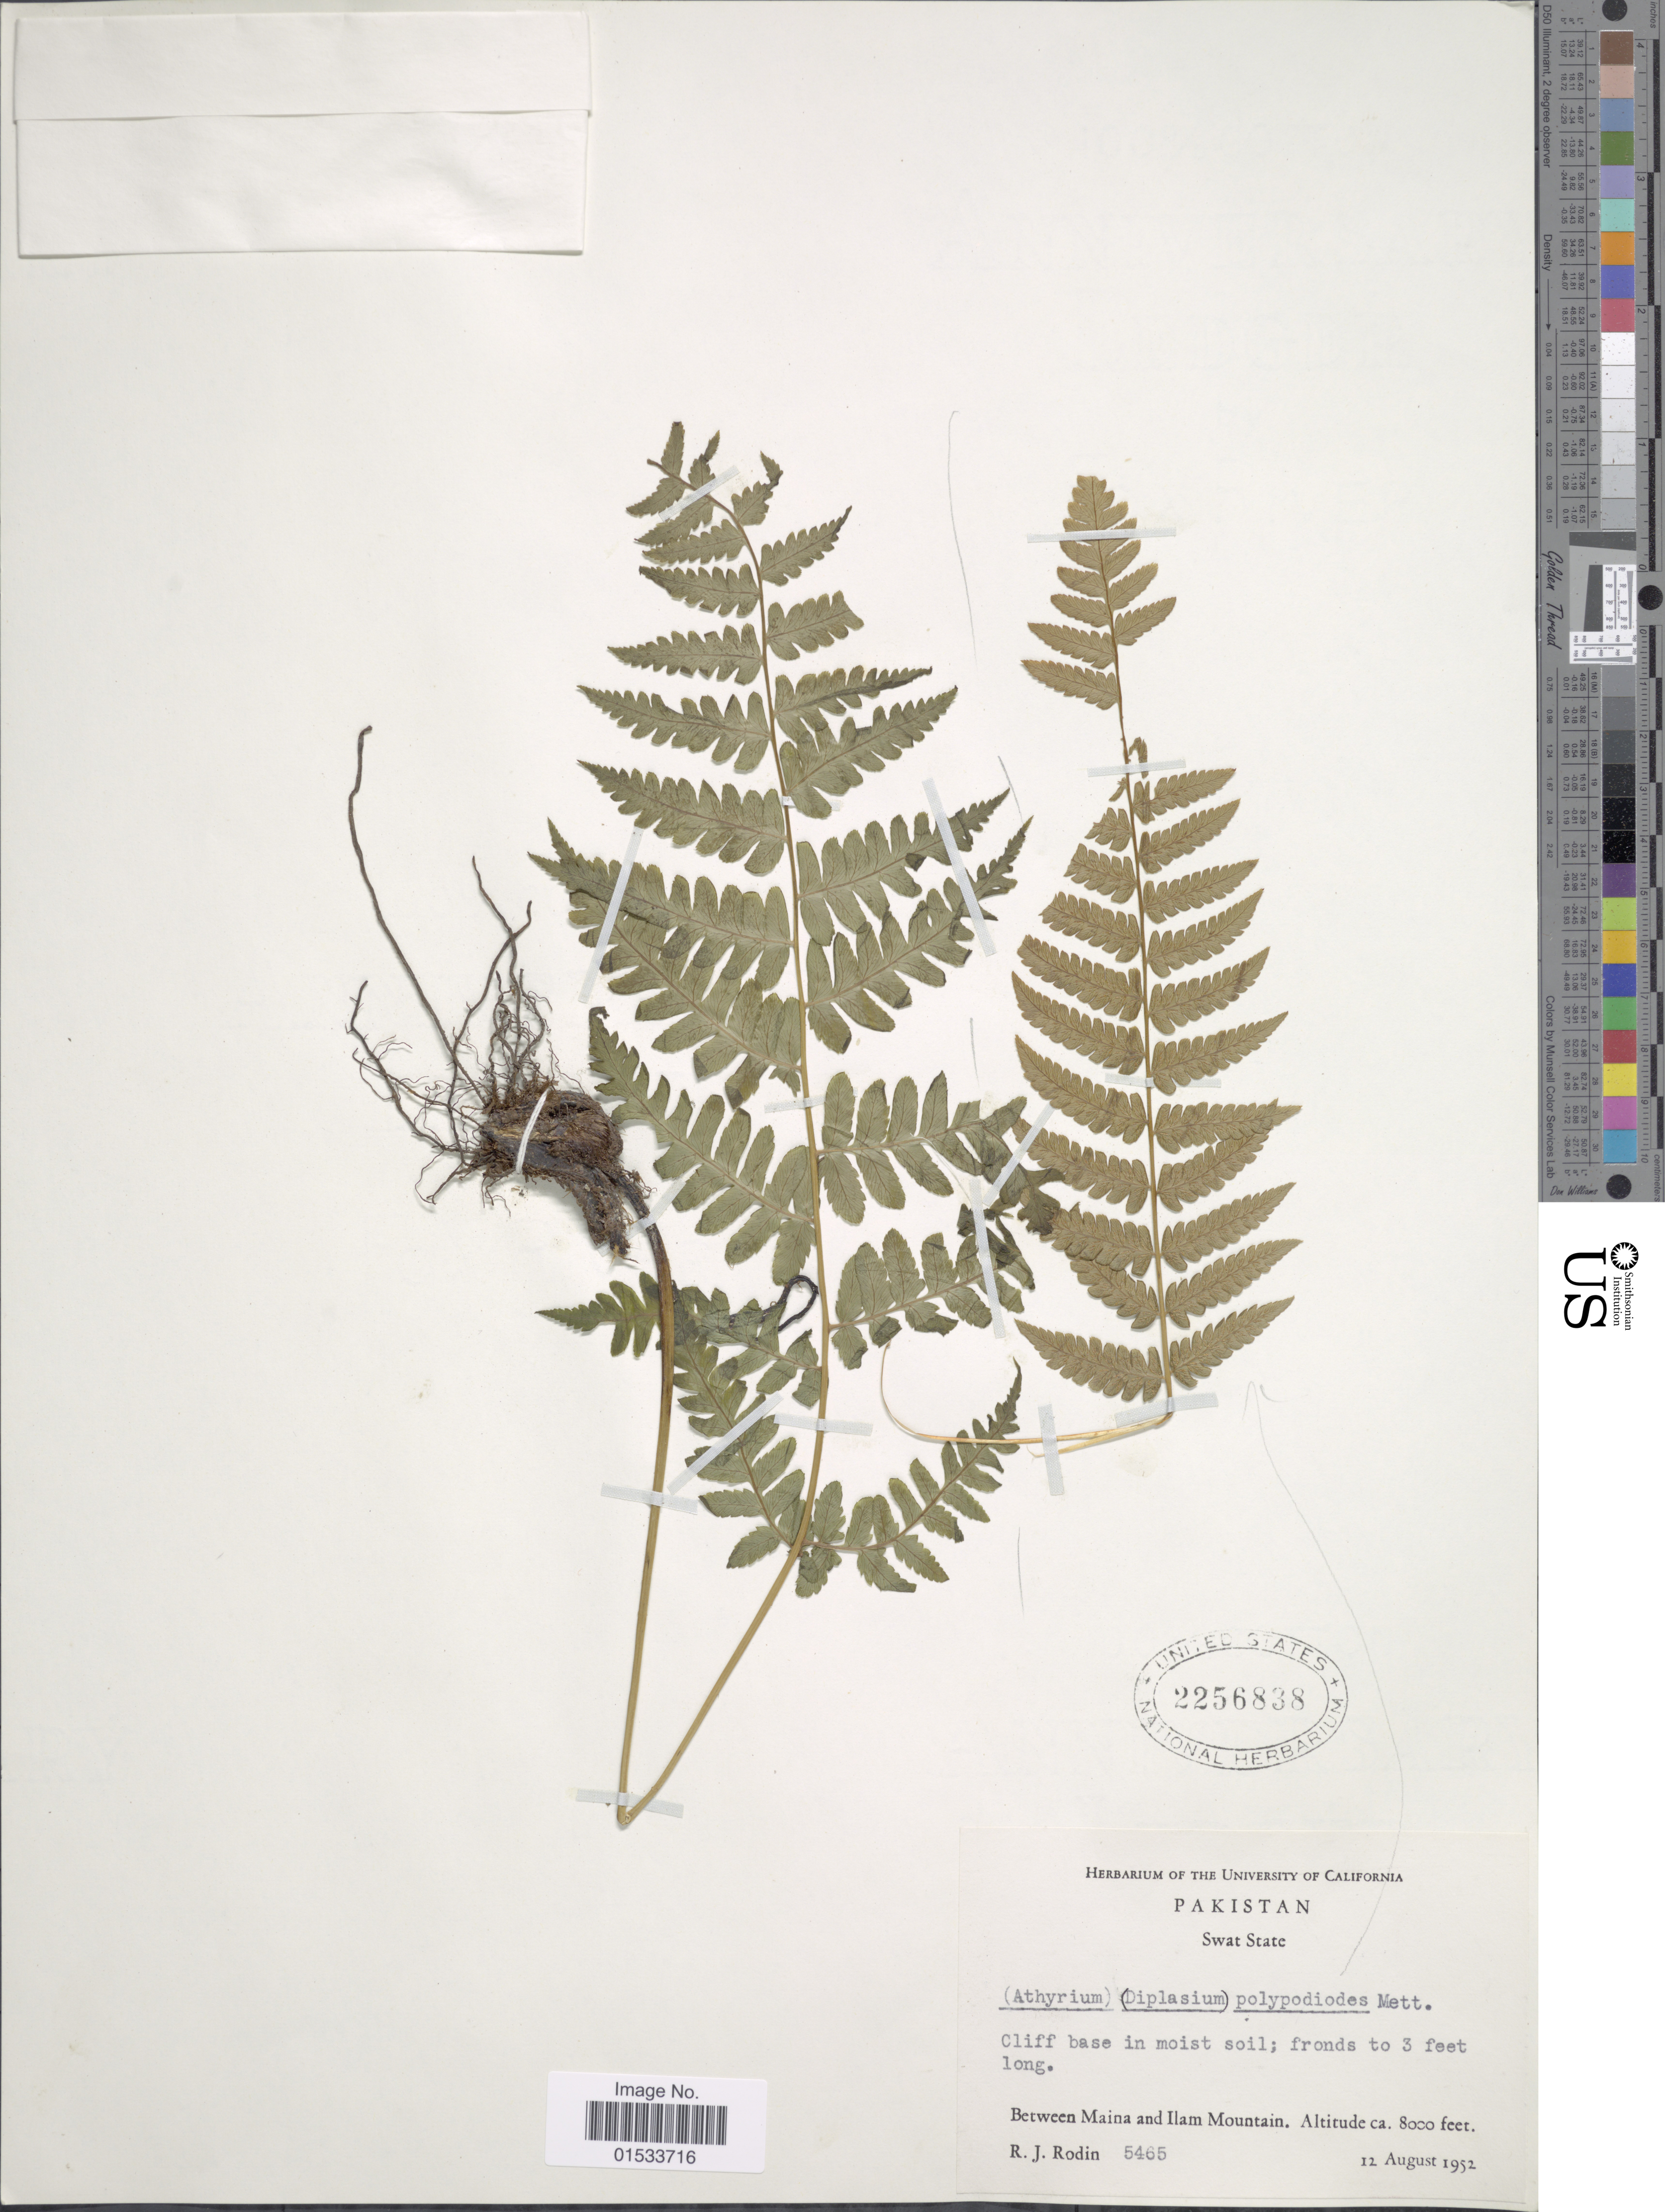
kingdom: Plantae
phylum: Tracheophyta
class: Polypodiopsida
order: Polypodiales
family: Athyriaceae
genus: Diplazium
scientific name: Diplazium frondosum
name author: C. Chr.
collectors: R. J. Rodin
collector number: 5465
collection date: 1952-08-12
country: Pakistan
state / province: Khyber Pakhtunkhwa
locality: Swat State, between Maina and Ilam Mountain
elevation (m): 2438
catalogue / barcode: US 2256838